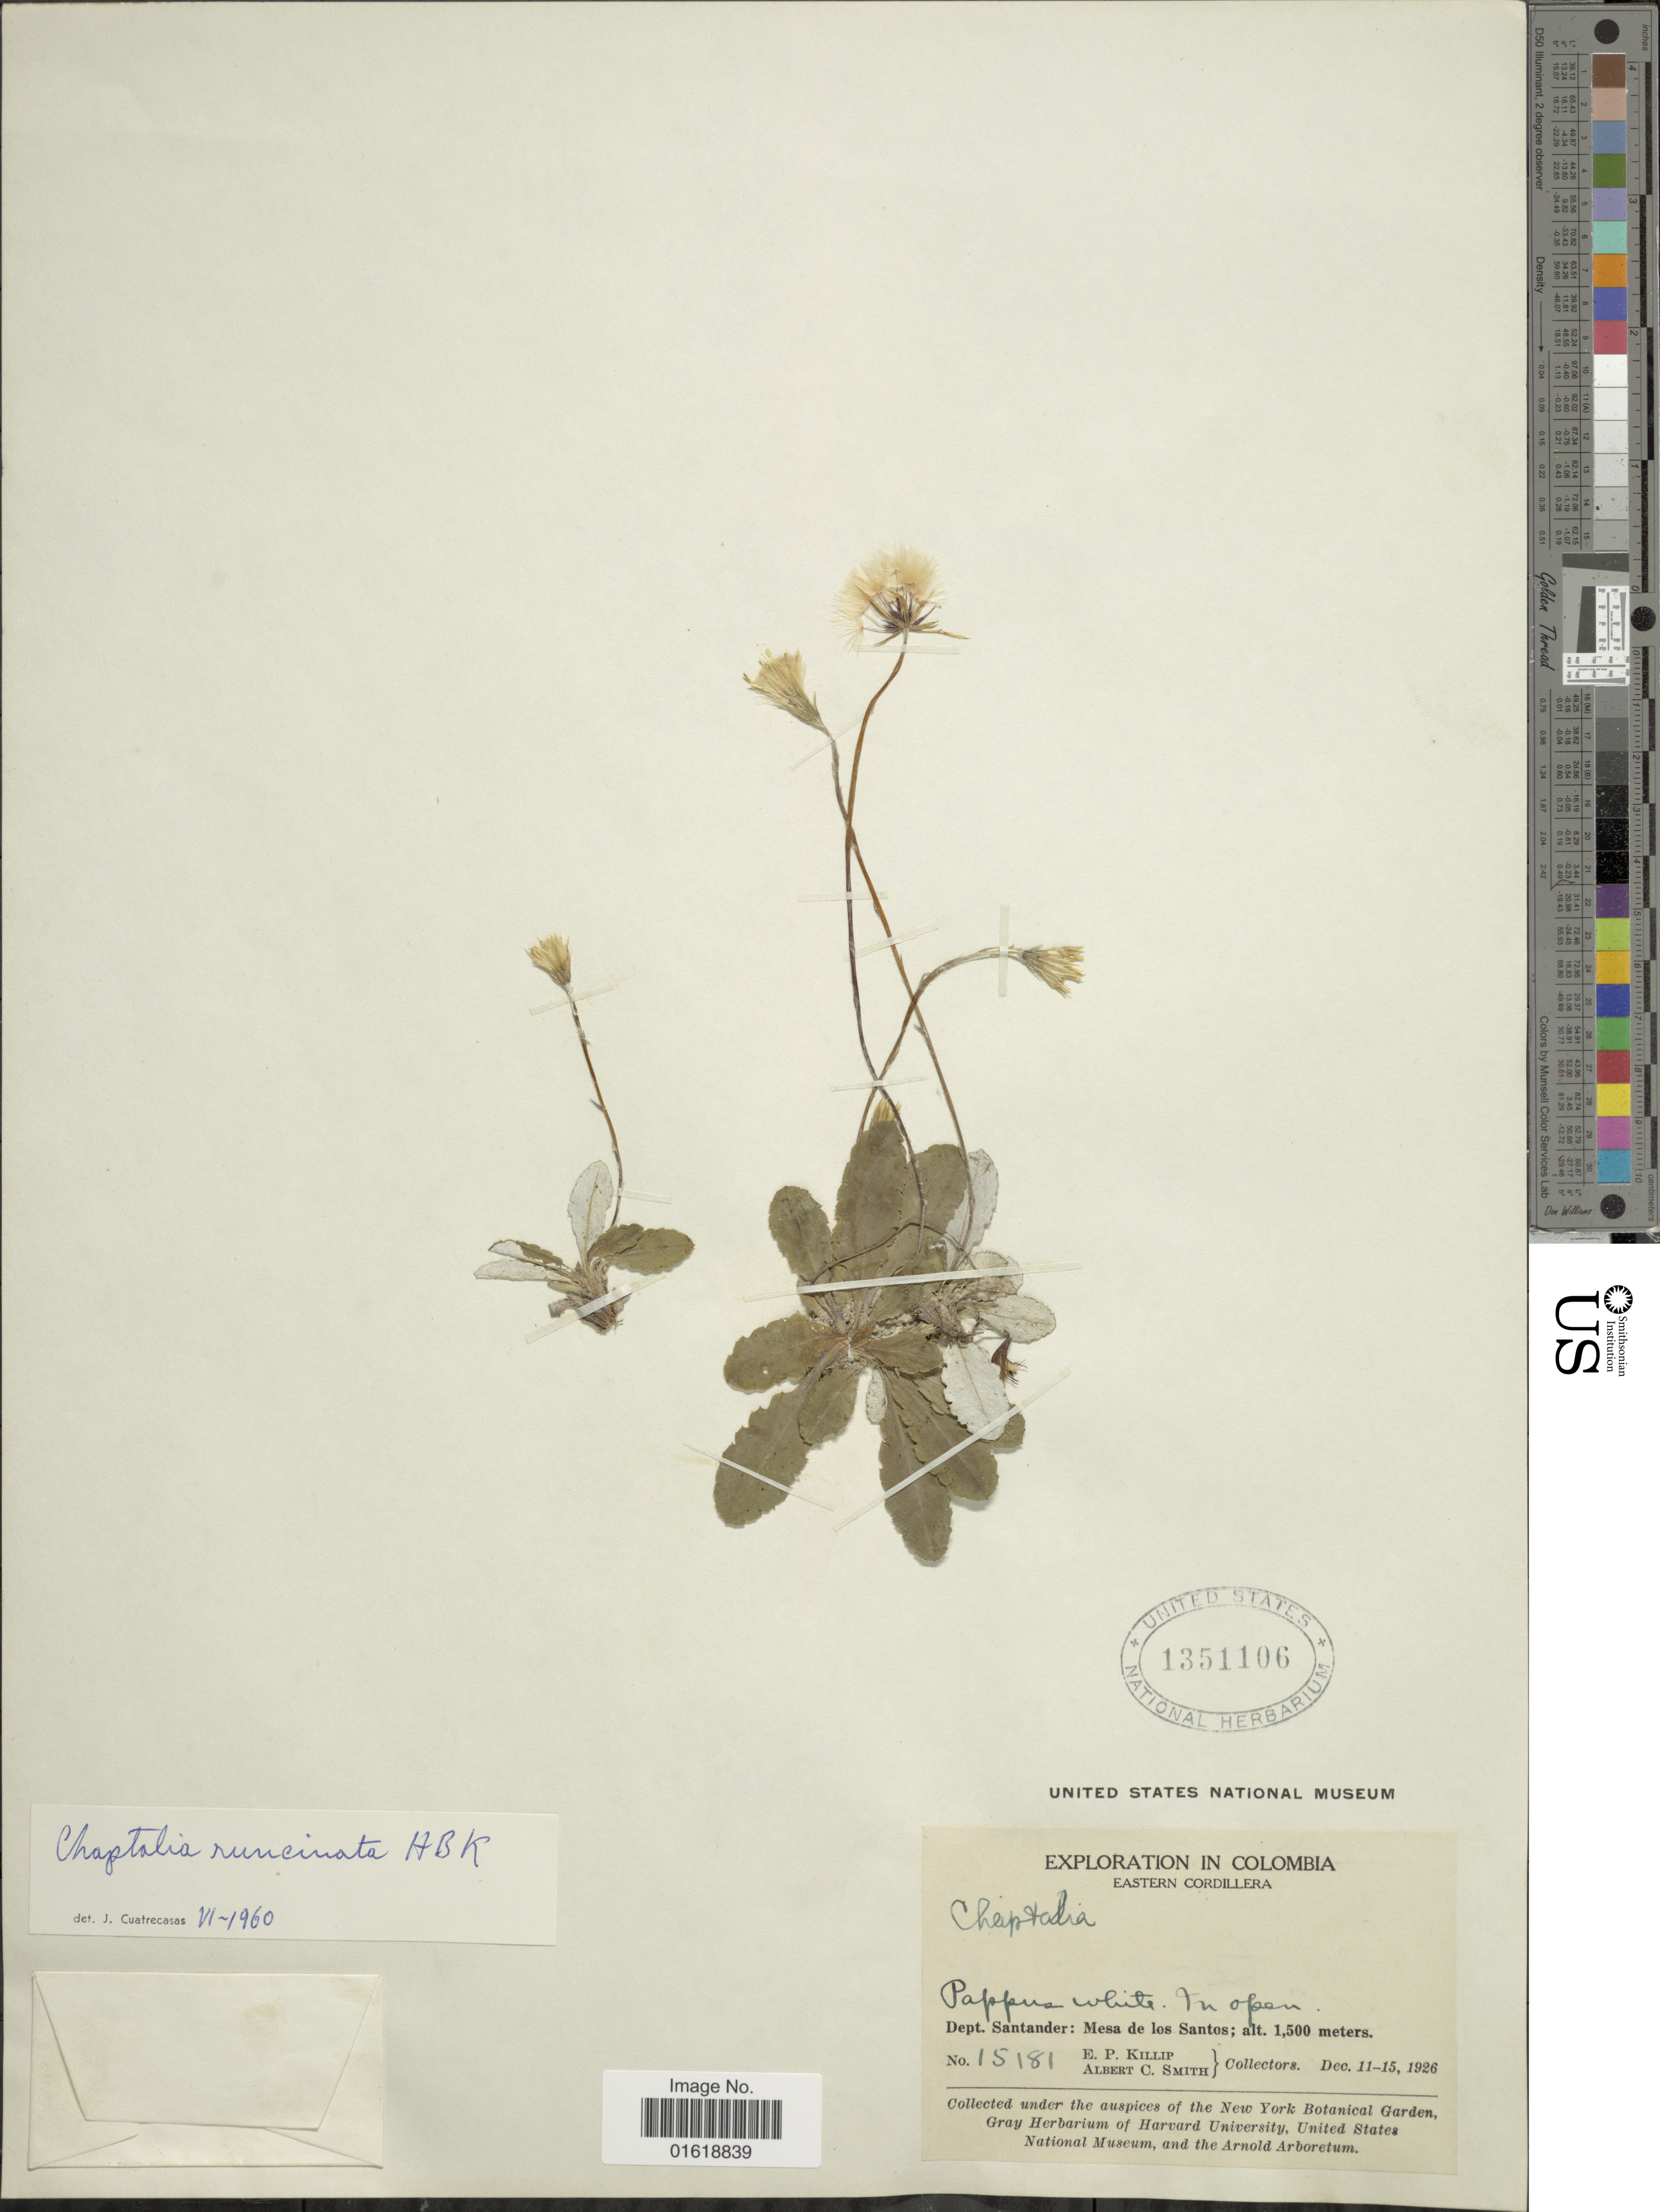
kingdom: Plantae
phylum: Tracheophyta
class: Magnoliopsida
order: Asterales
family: Asteraceae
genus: Chaptalia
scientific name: Chaptalia runcinata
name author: Kunth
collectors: E. P. Killip & A. C. Smith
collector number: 15181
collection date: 1926-12-11/1926-12-15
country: Colombia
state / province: Santander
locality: Eastern Cordillera. Dept. Santander: Mesa de los Santos.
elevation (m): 1500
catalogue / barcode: US 1351106